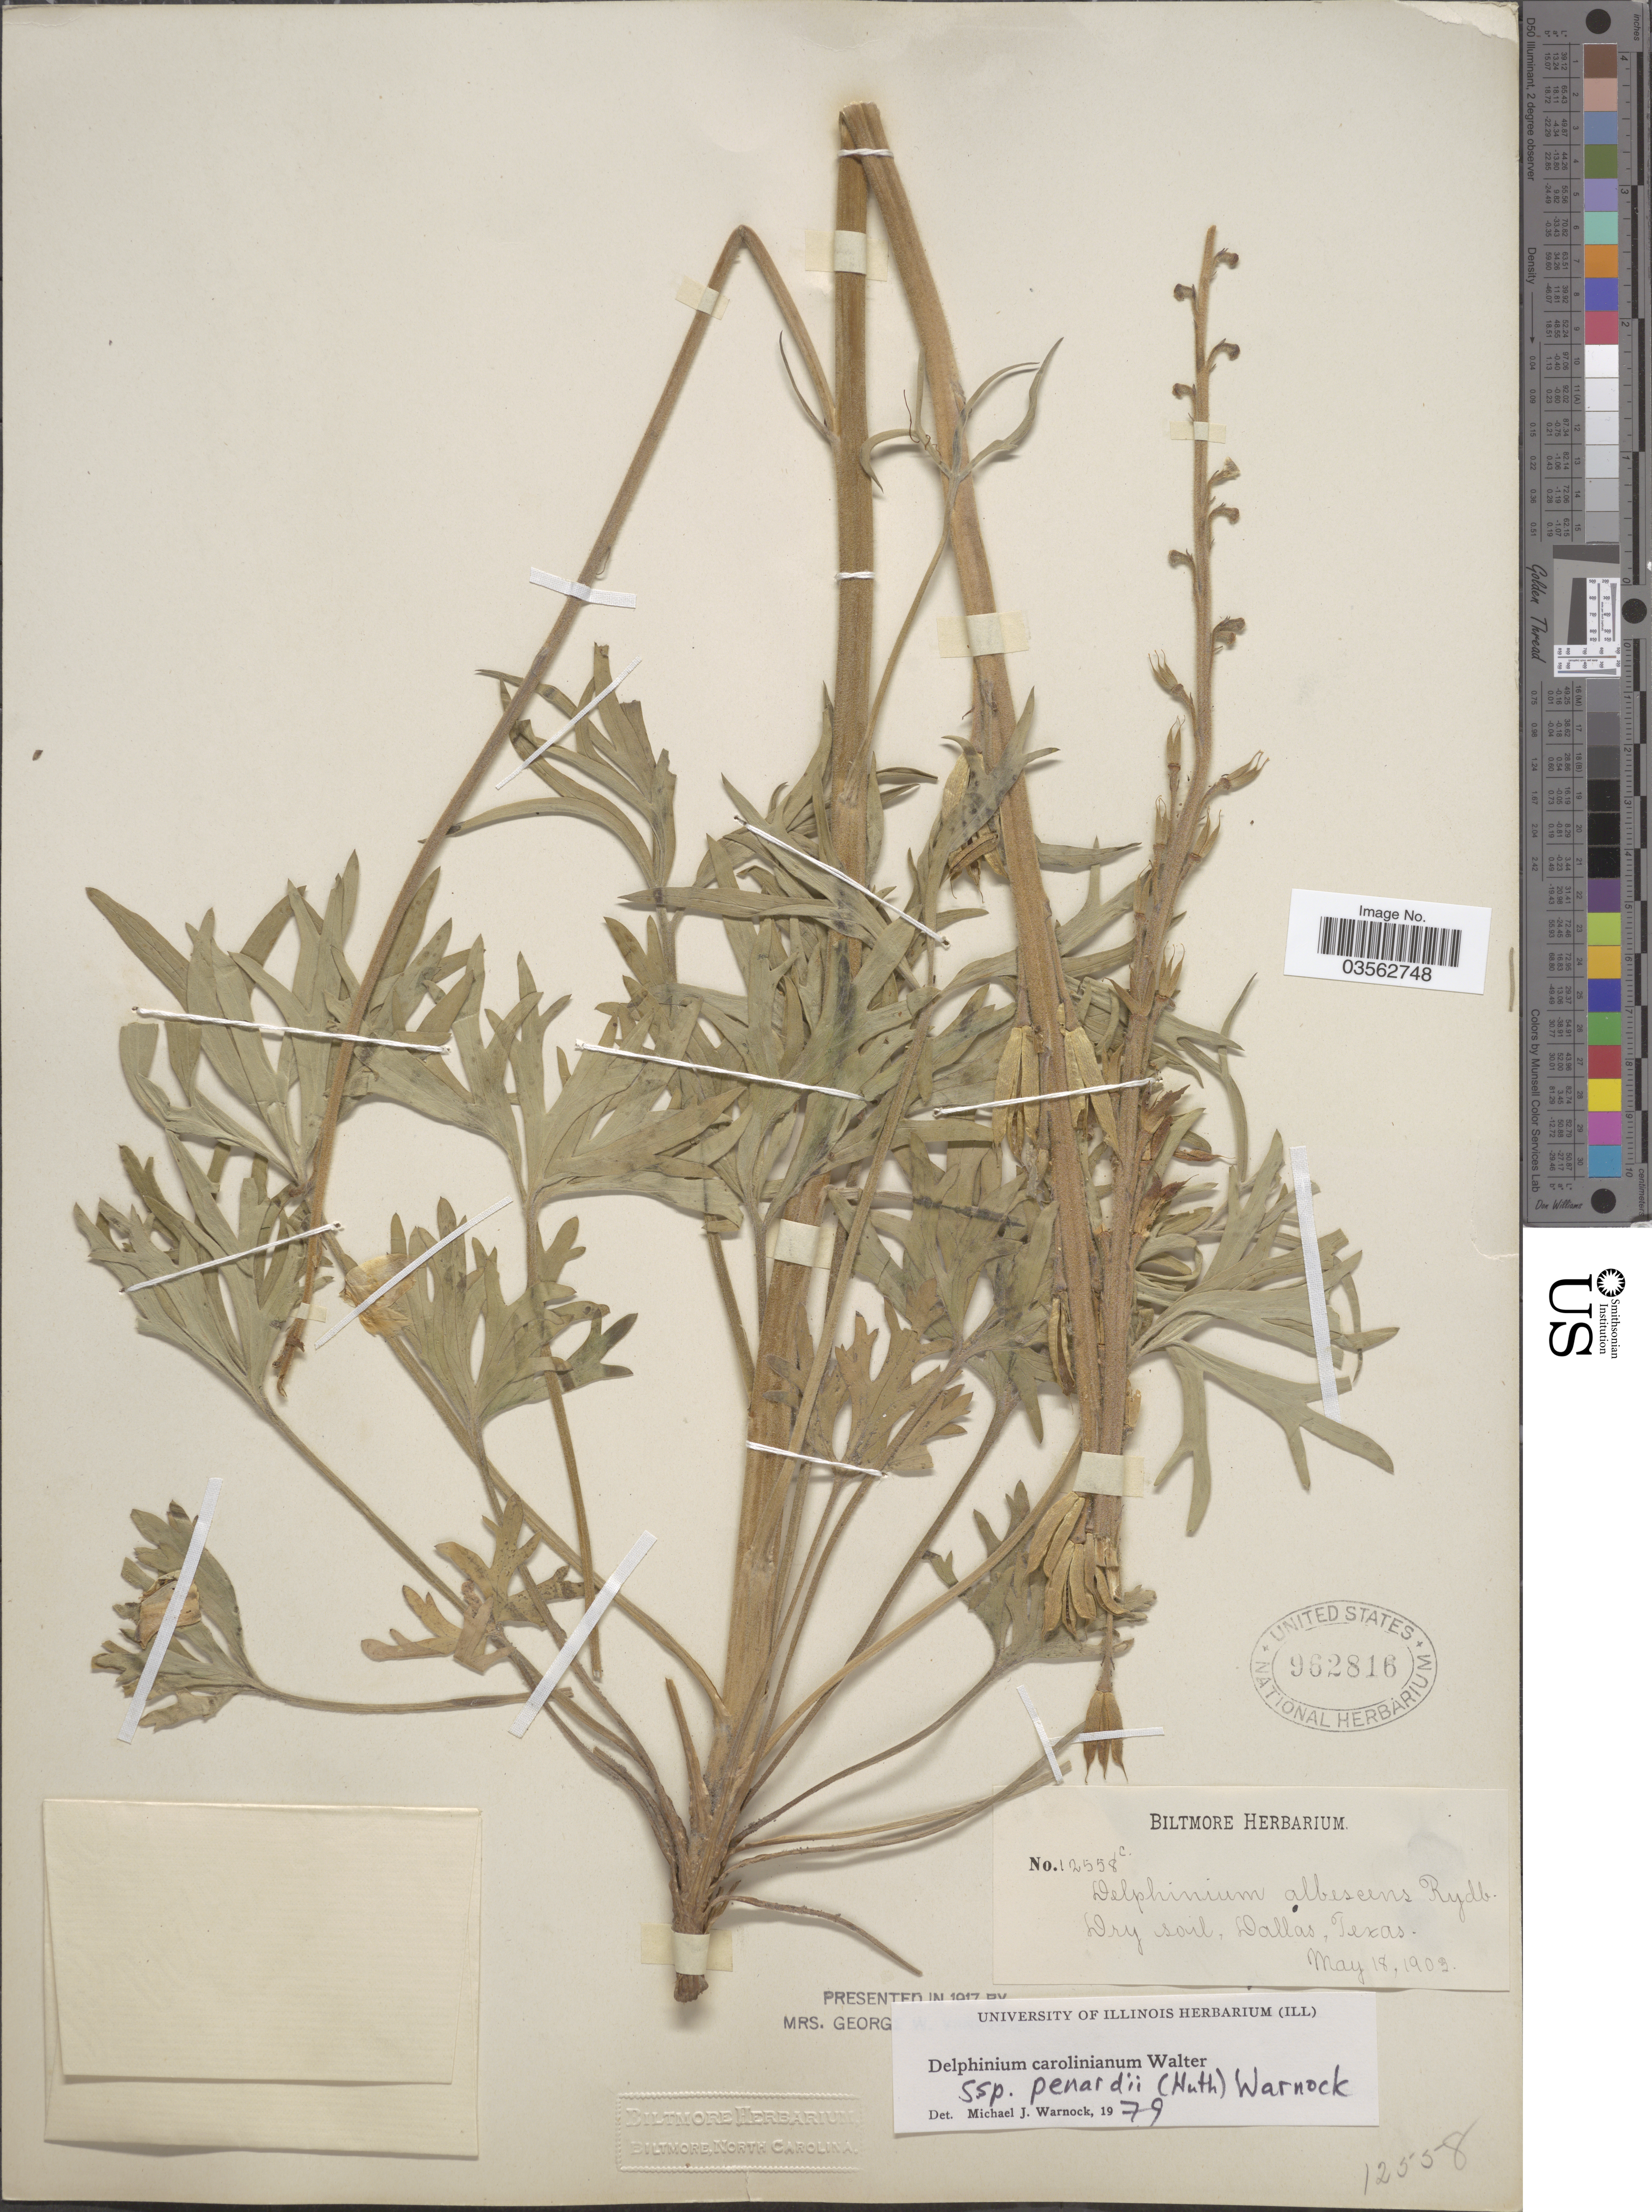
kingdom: Plantae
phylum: Tracheophyta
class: Magnoliopsida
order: Ranunculales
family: Ranunculaceae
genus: Delphinium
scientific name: Delphinium carolinianum subsp. penardii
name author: (Huth) M.J. Warnock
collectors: ex herb. Biltmore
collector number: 12558c.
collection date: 1903-05-18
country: United States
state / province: Texas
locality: Dry soil, Dallas.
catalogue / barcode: US 962816